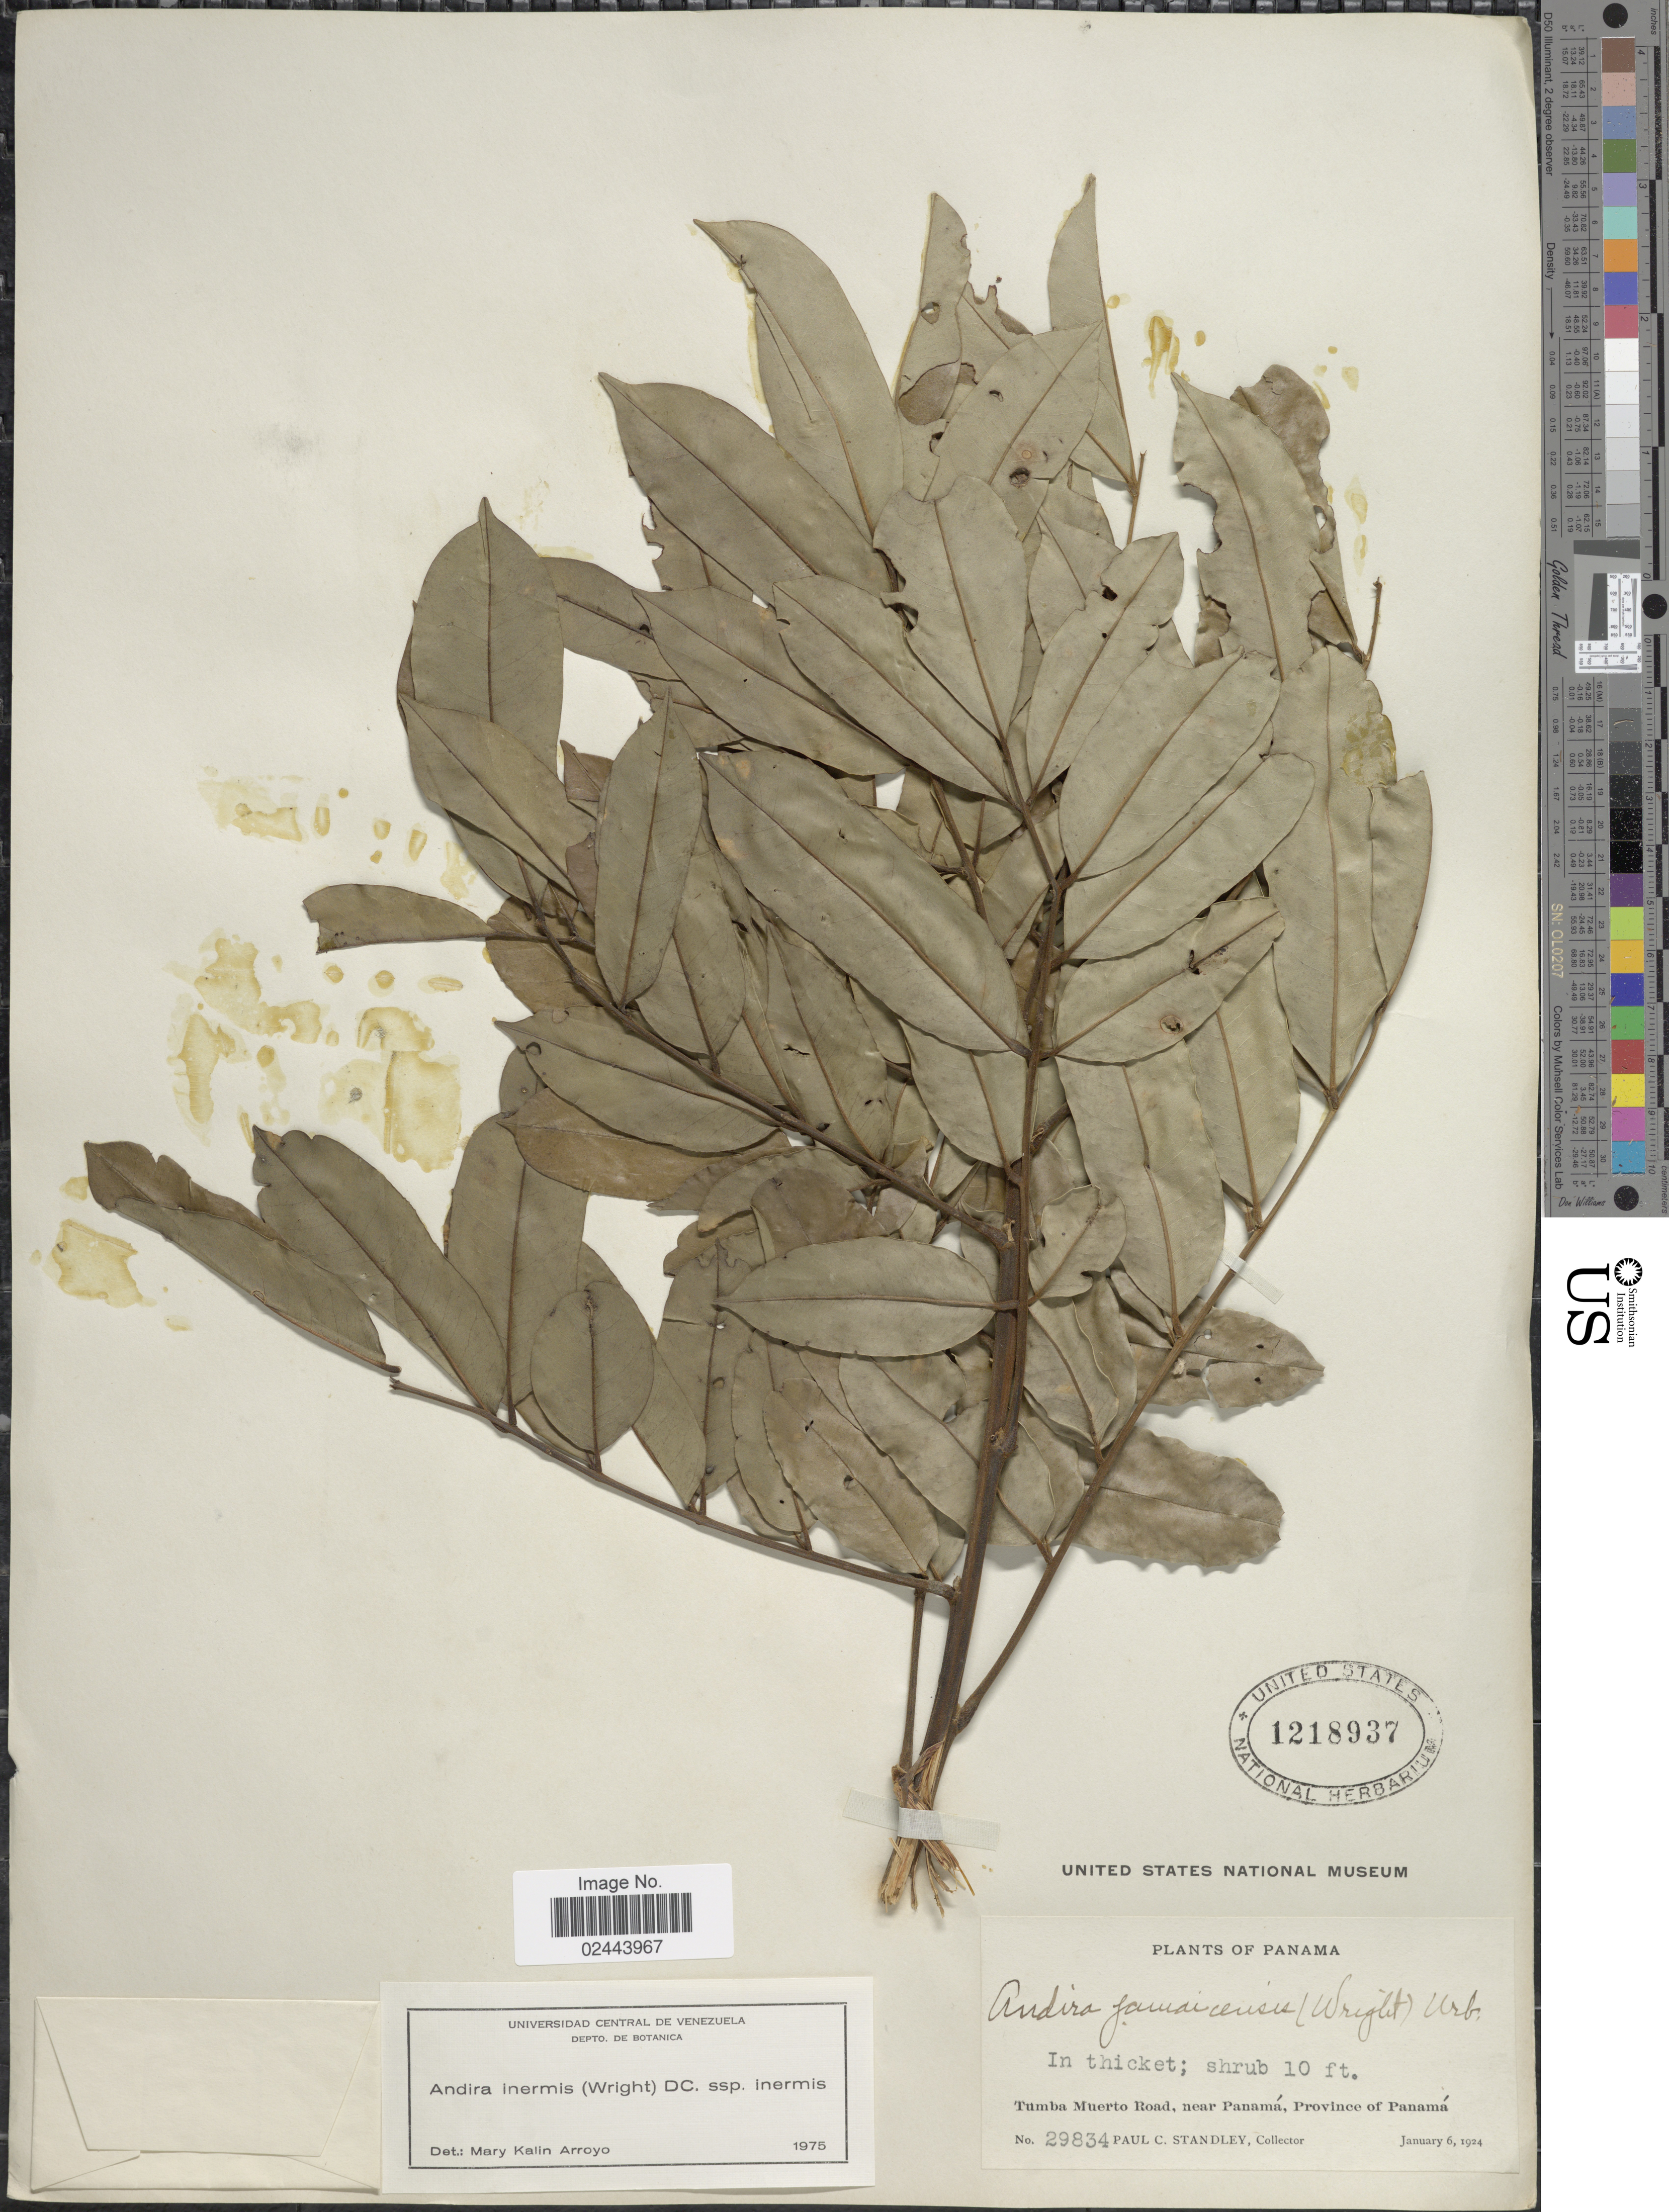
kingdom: Plantae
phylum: Tracheophyta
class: Magnoliopsida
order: Fabales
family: Fabaceae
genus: Andira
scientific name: Andira inermis subsp. inermis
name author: (W. Wright) Kunth ex DC.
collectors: P. C. Standley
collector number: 29834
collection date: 1924-01-06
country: Panama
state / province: Panamá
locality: In thicket, Tumba Muerto Road, near Panamá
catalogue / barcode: US 1218937